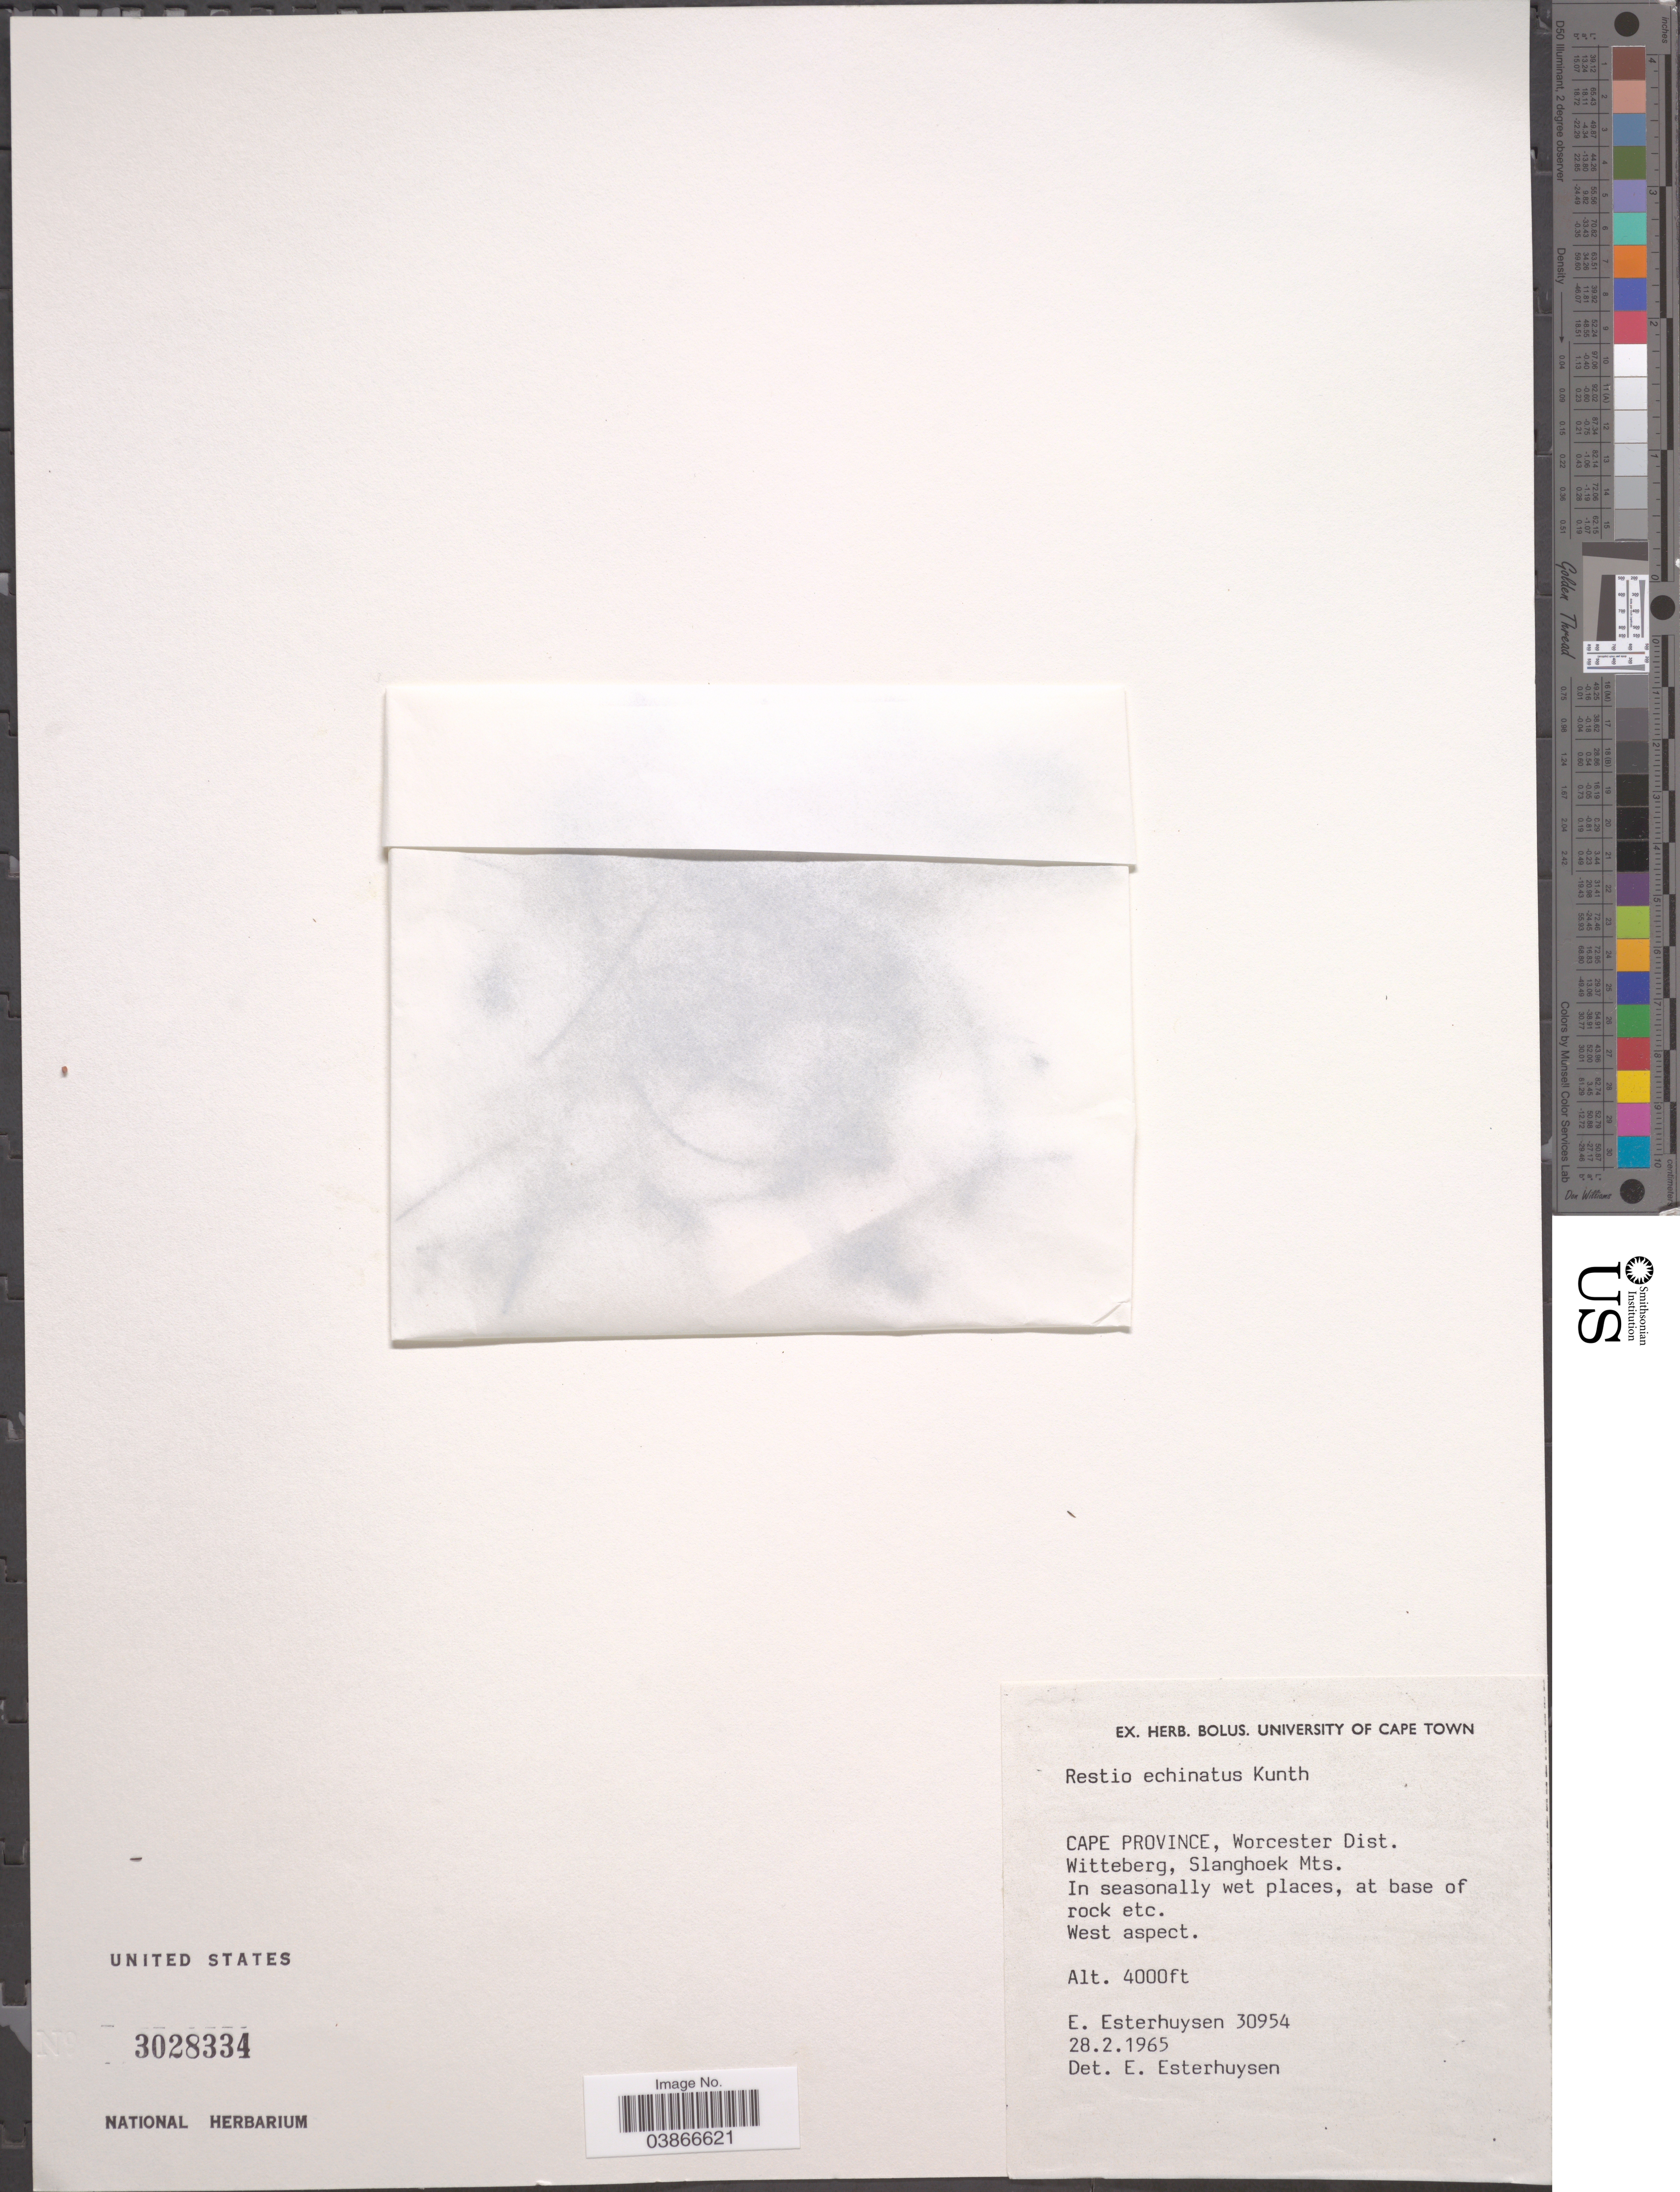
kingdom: Plantae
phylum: Tracheophyta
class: Liliopsida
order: Poales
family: Restionaceae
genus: Restio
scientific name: Restio echinatus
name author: Kunth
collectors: E. E. Esterhuysen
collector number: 30954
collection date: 1965-02-28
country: South Africa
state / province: Western Cape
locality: Worcester Dist. Witteberg, Slanghoek Mts.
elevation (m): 1219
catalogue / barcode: US 3028334